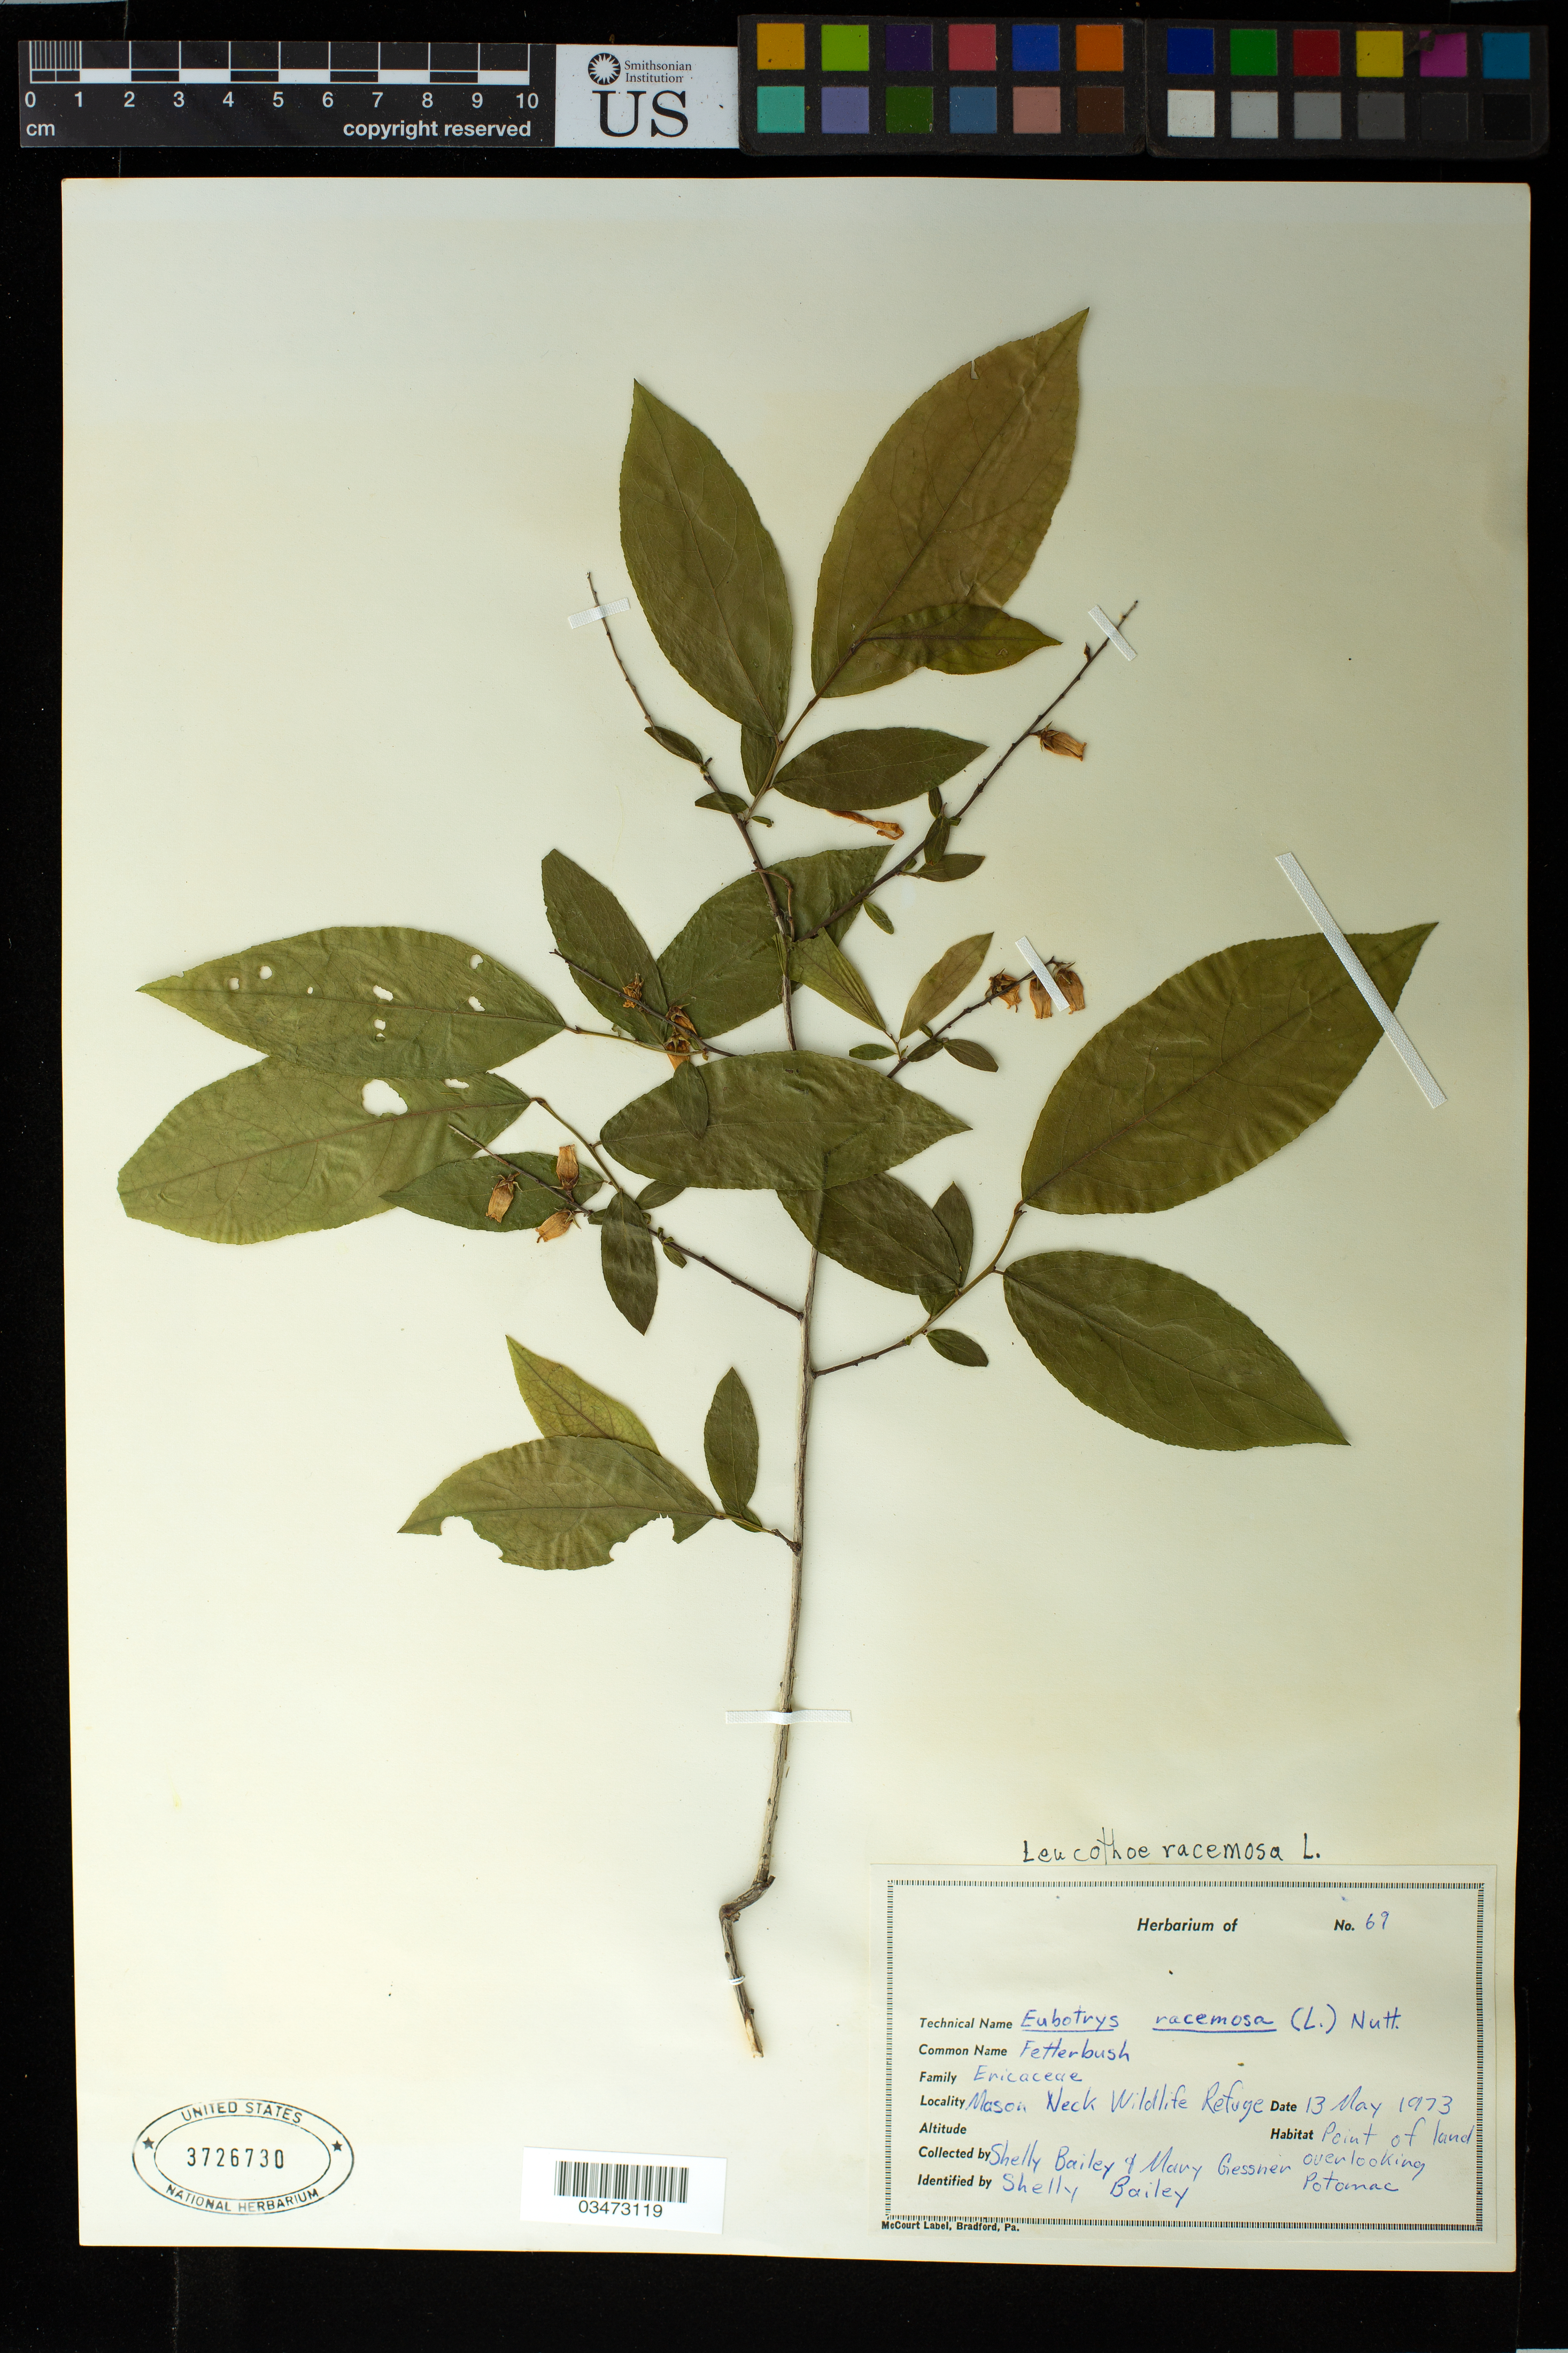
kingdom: Plantae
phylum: Tracheophyta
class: Magnoliopsida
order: Ericales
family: Ericaceae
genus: Eubotrys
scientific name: Eubotrys racemosa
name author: (L.) Nutt.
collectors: S. Bailey & M. Gressner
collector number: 69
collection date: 1973-05-13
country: United States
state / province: Virginia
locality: Mason Neck Wildlife Refuge, point of land overlooking Potomac.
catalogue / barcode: US 3726730